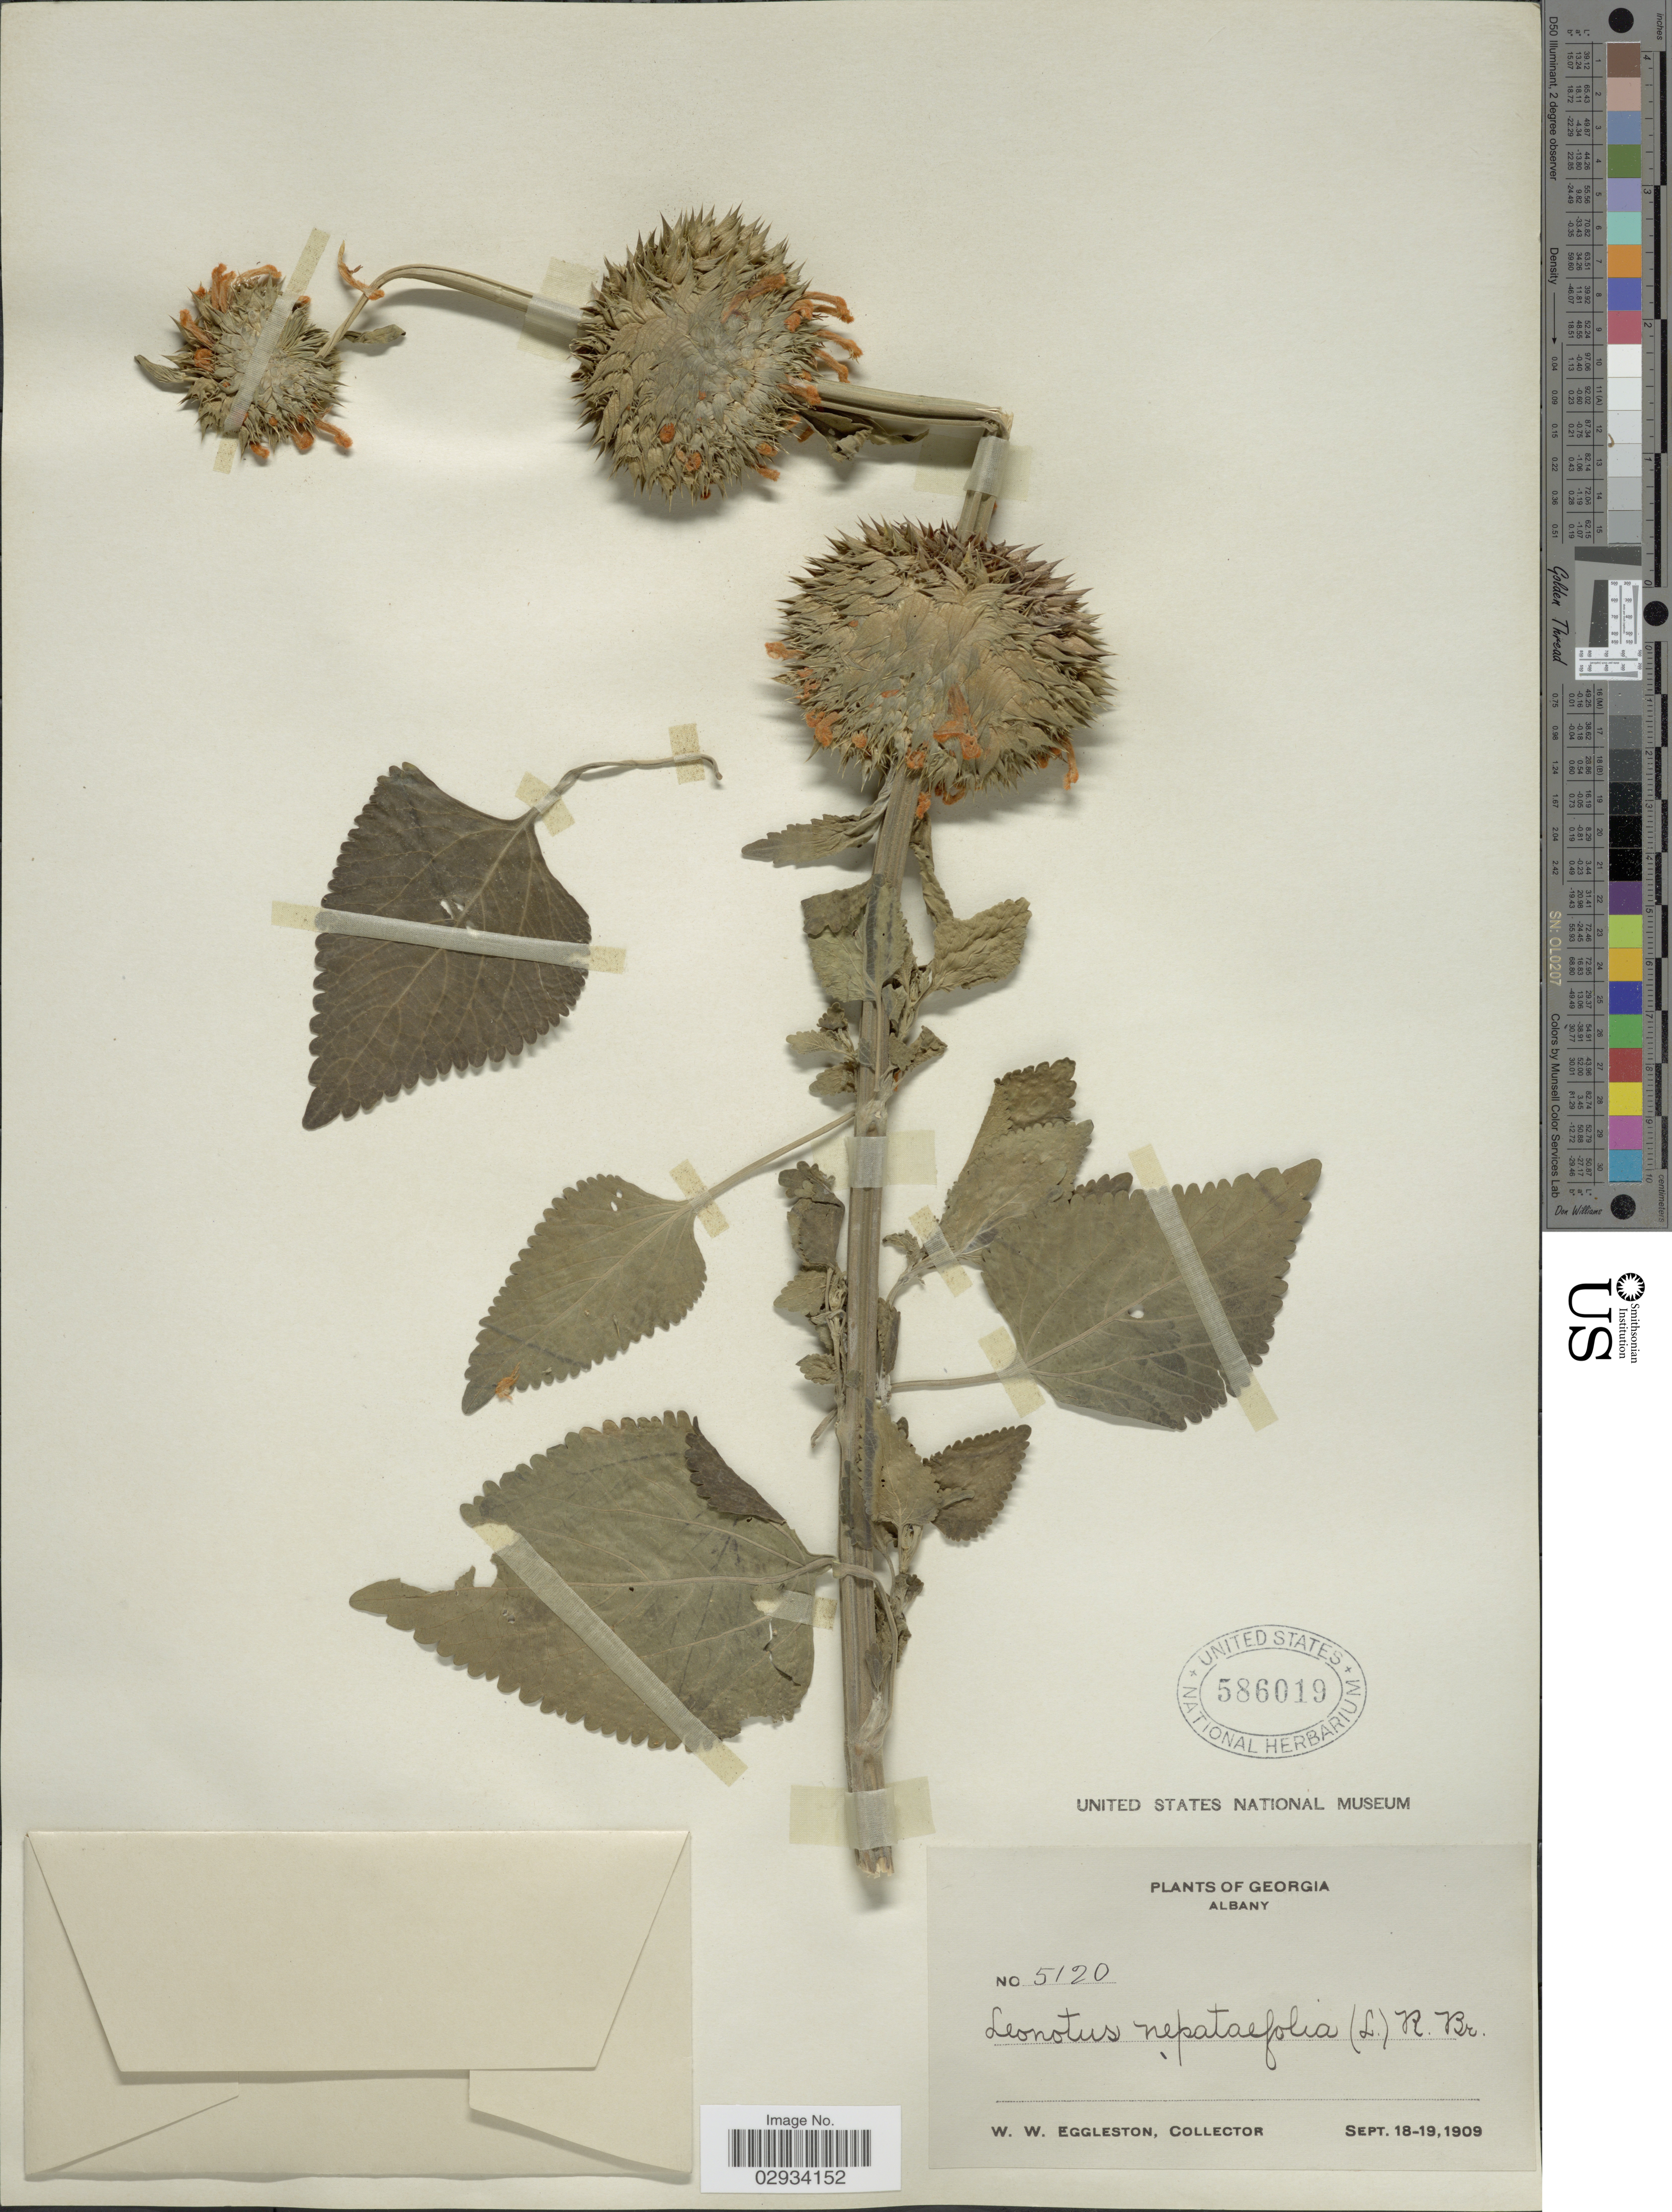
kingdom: Plantae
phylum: Tracheophyta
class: Magnoliopsida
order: Lamiales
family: Lamiaceae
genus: Leonotis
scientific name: Leonotis nepetifolia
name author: (L.) R. Br.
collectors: W. W. Eggleston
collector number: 5120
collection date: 1909-09-18/1909-09-19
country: United States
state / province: Georgia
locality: Albany.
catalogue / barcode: US 586019